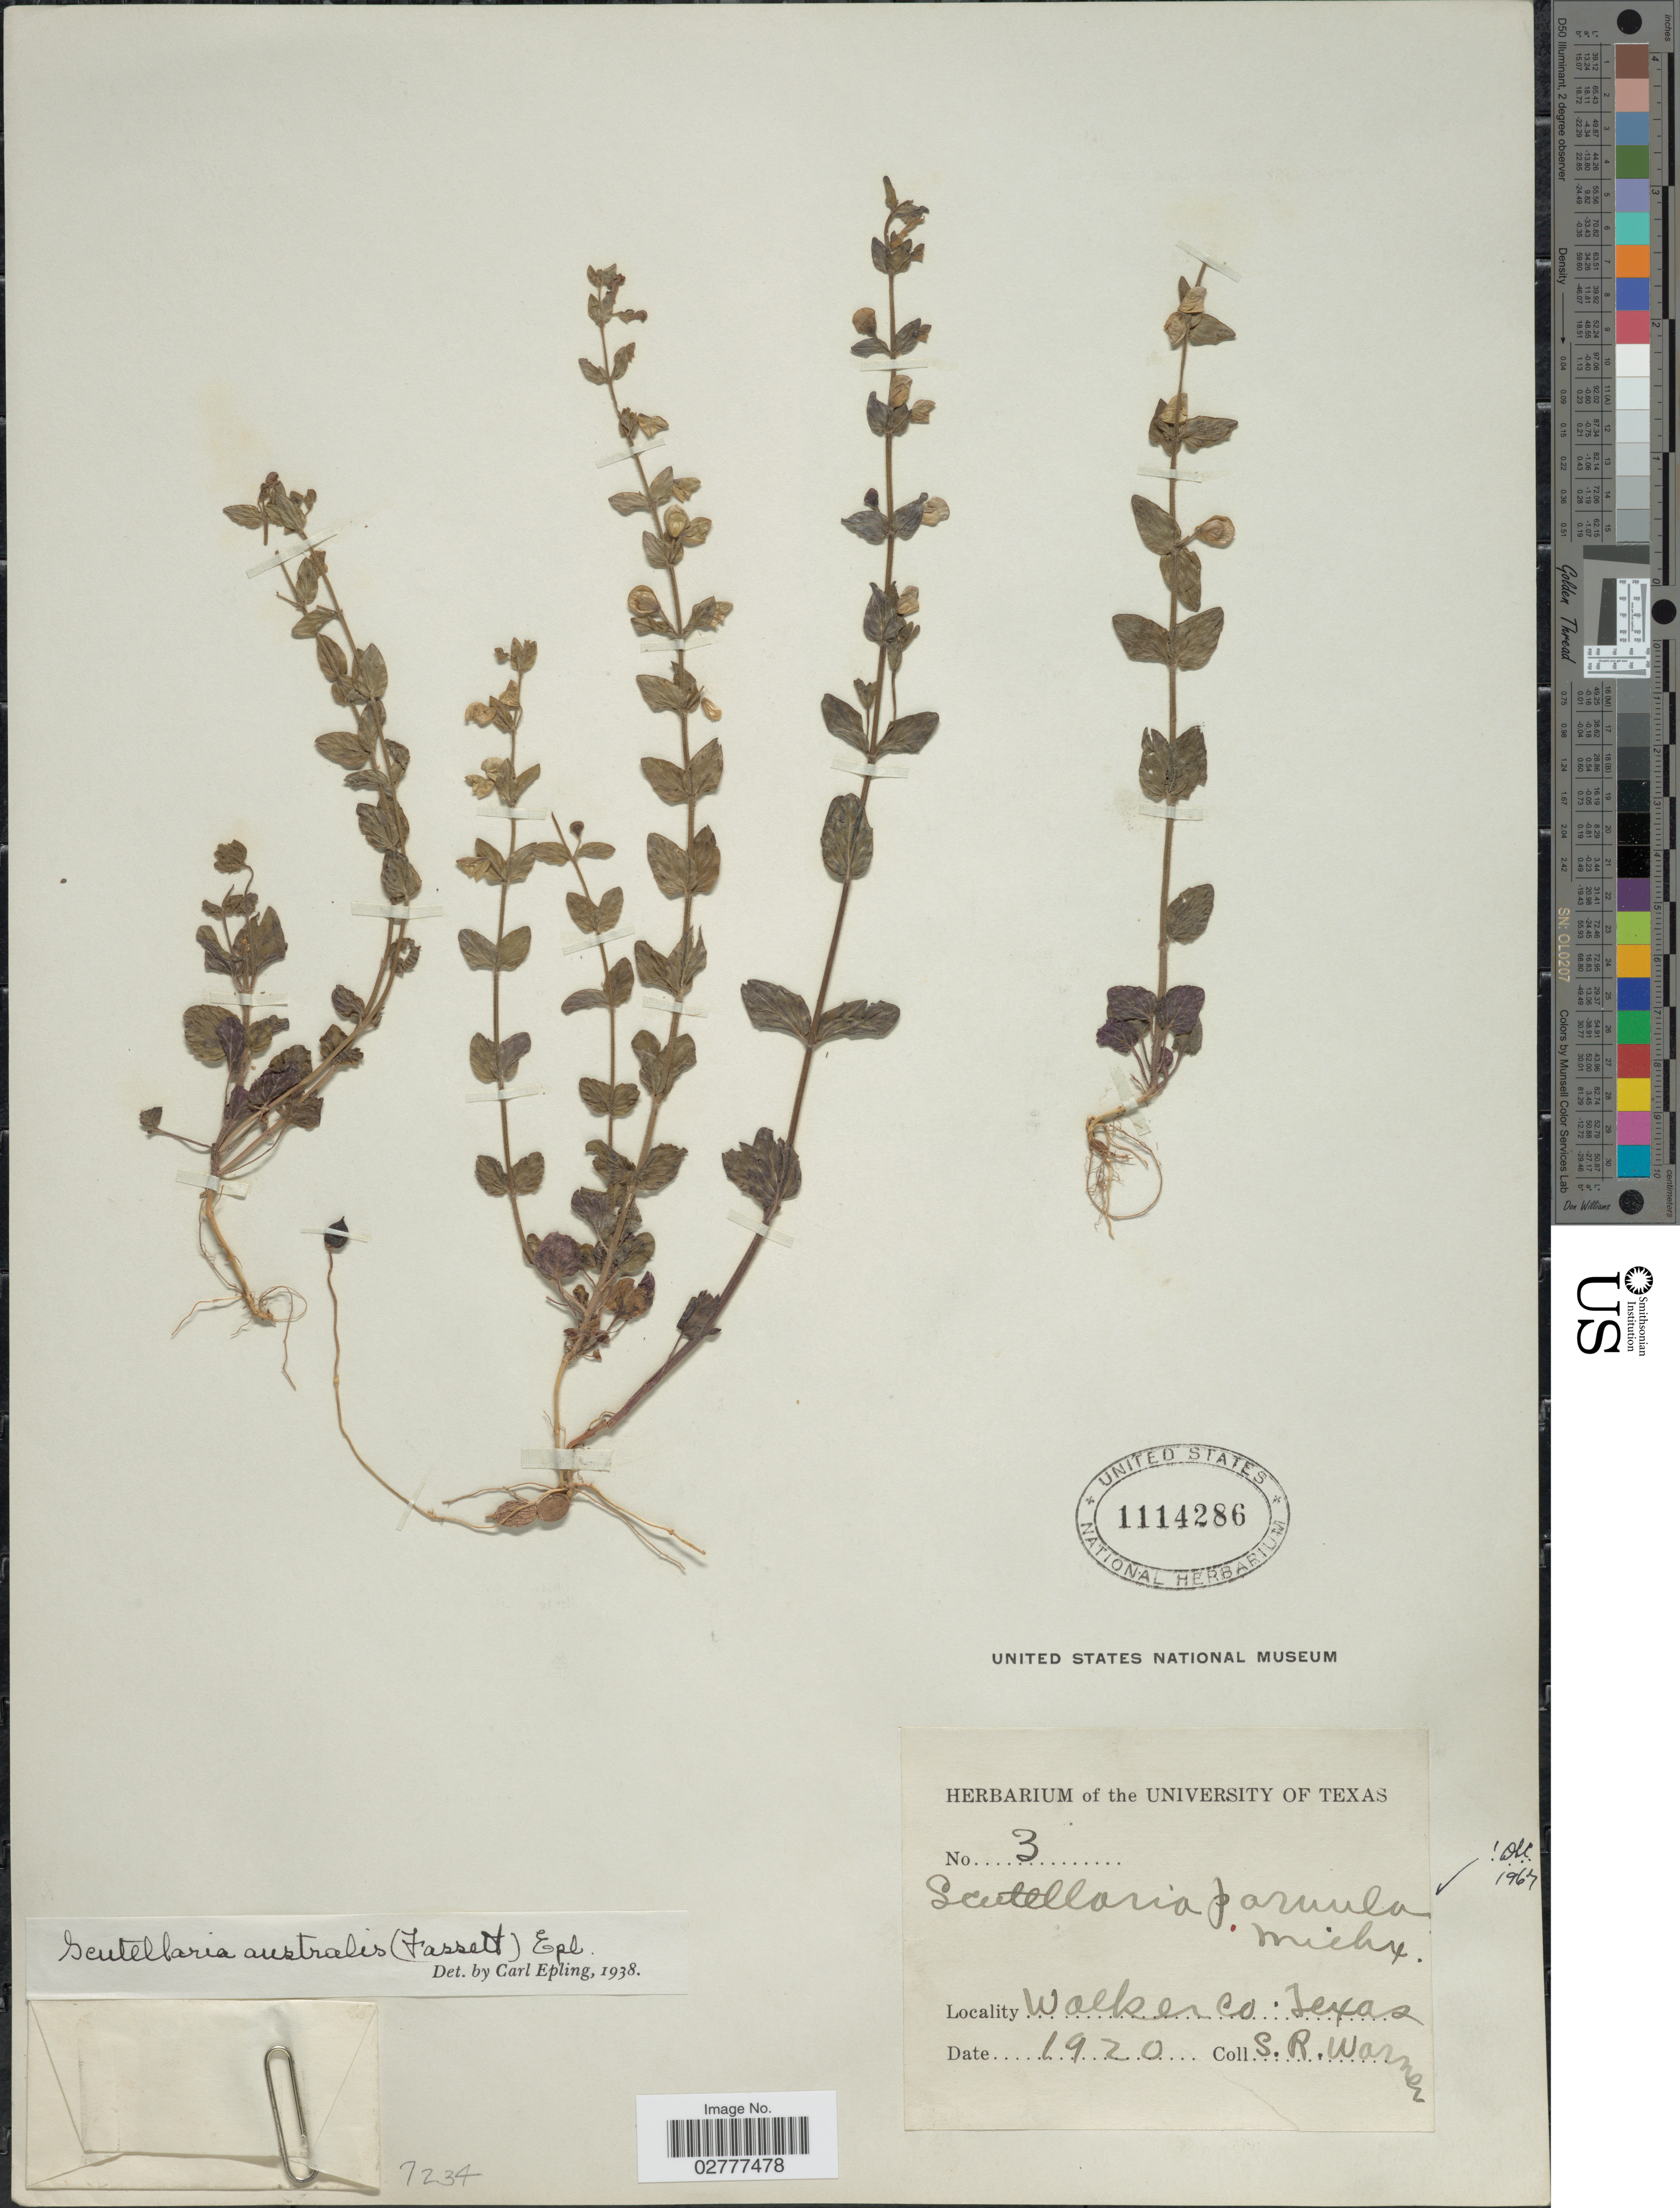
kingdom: Plantae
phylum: Tracheophyta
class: Magnoliopsida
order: Lamiales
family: Lamiaceae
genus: Scutellaria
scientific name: Scutellaria australis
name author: (Fassett) Epling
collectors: S. Warner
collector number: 3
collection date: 1920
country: United States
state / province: Texas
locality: Walker Co.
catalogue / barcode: US 1114286